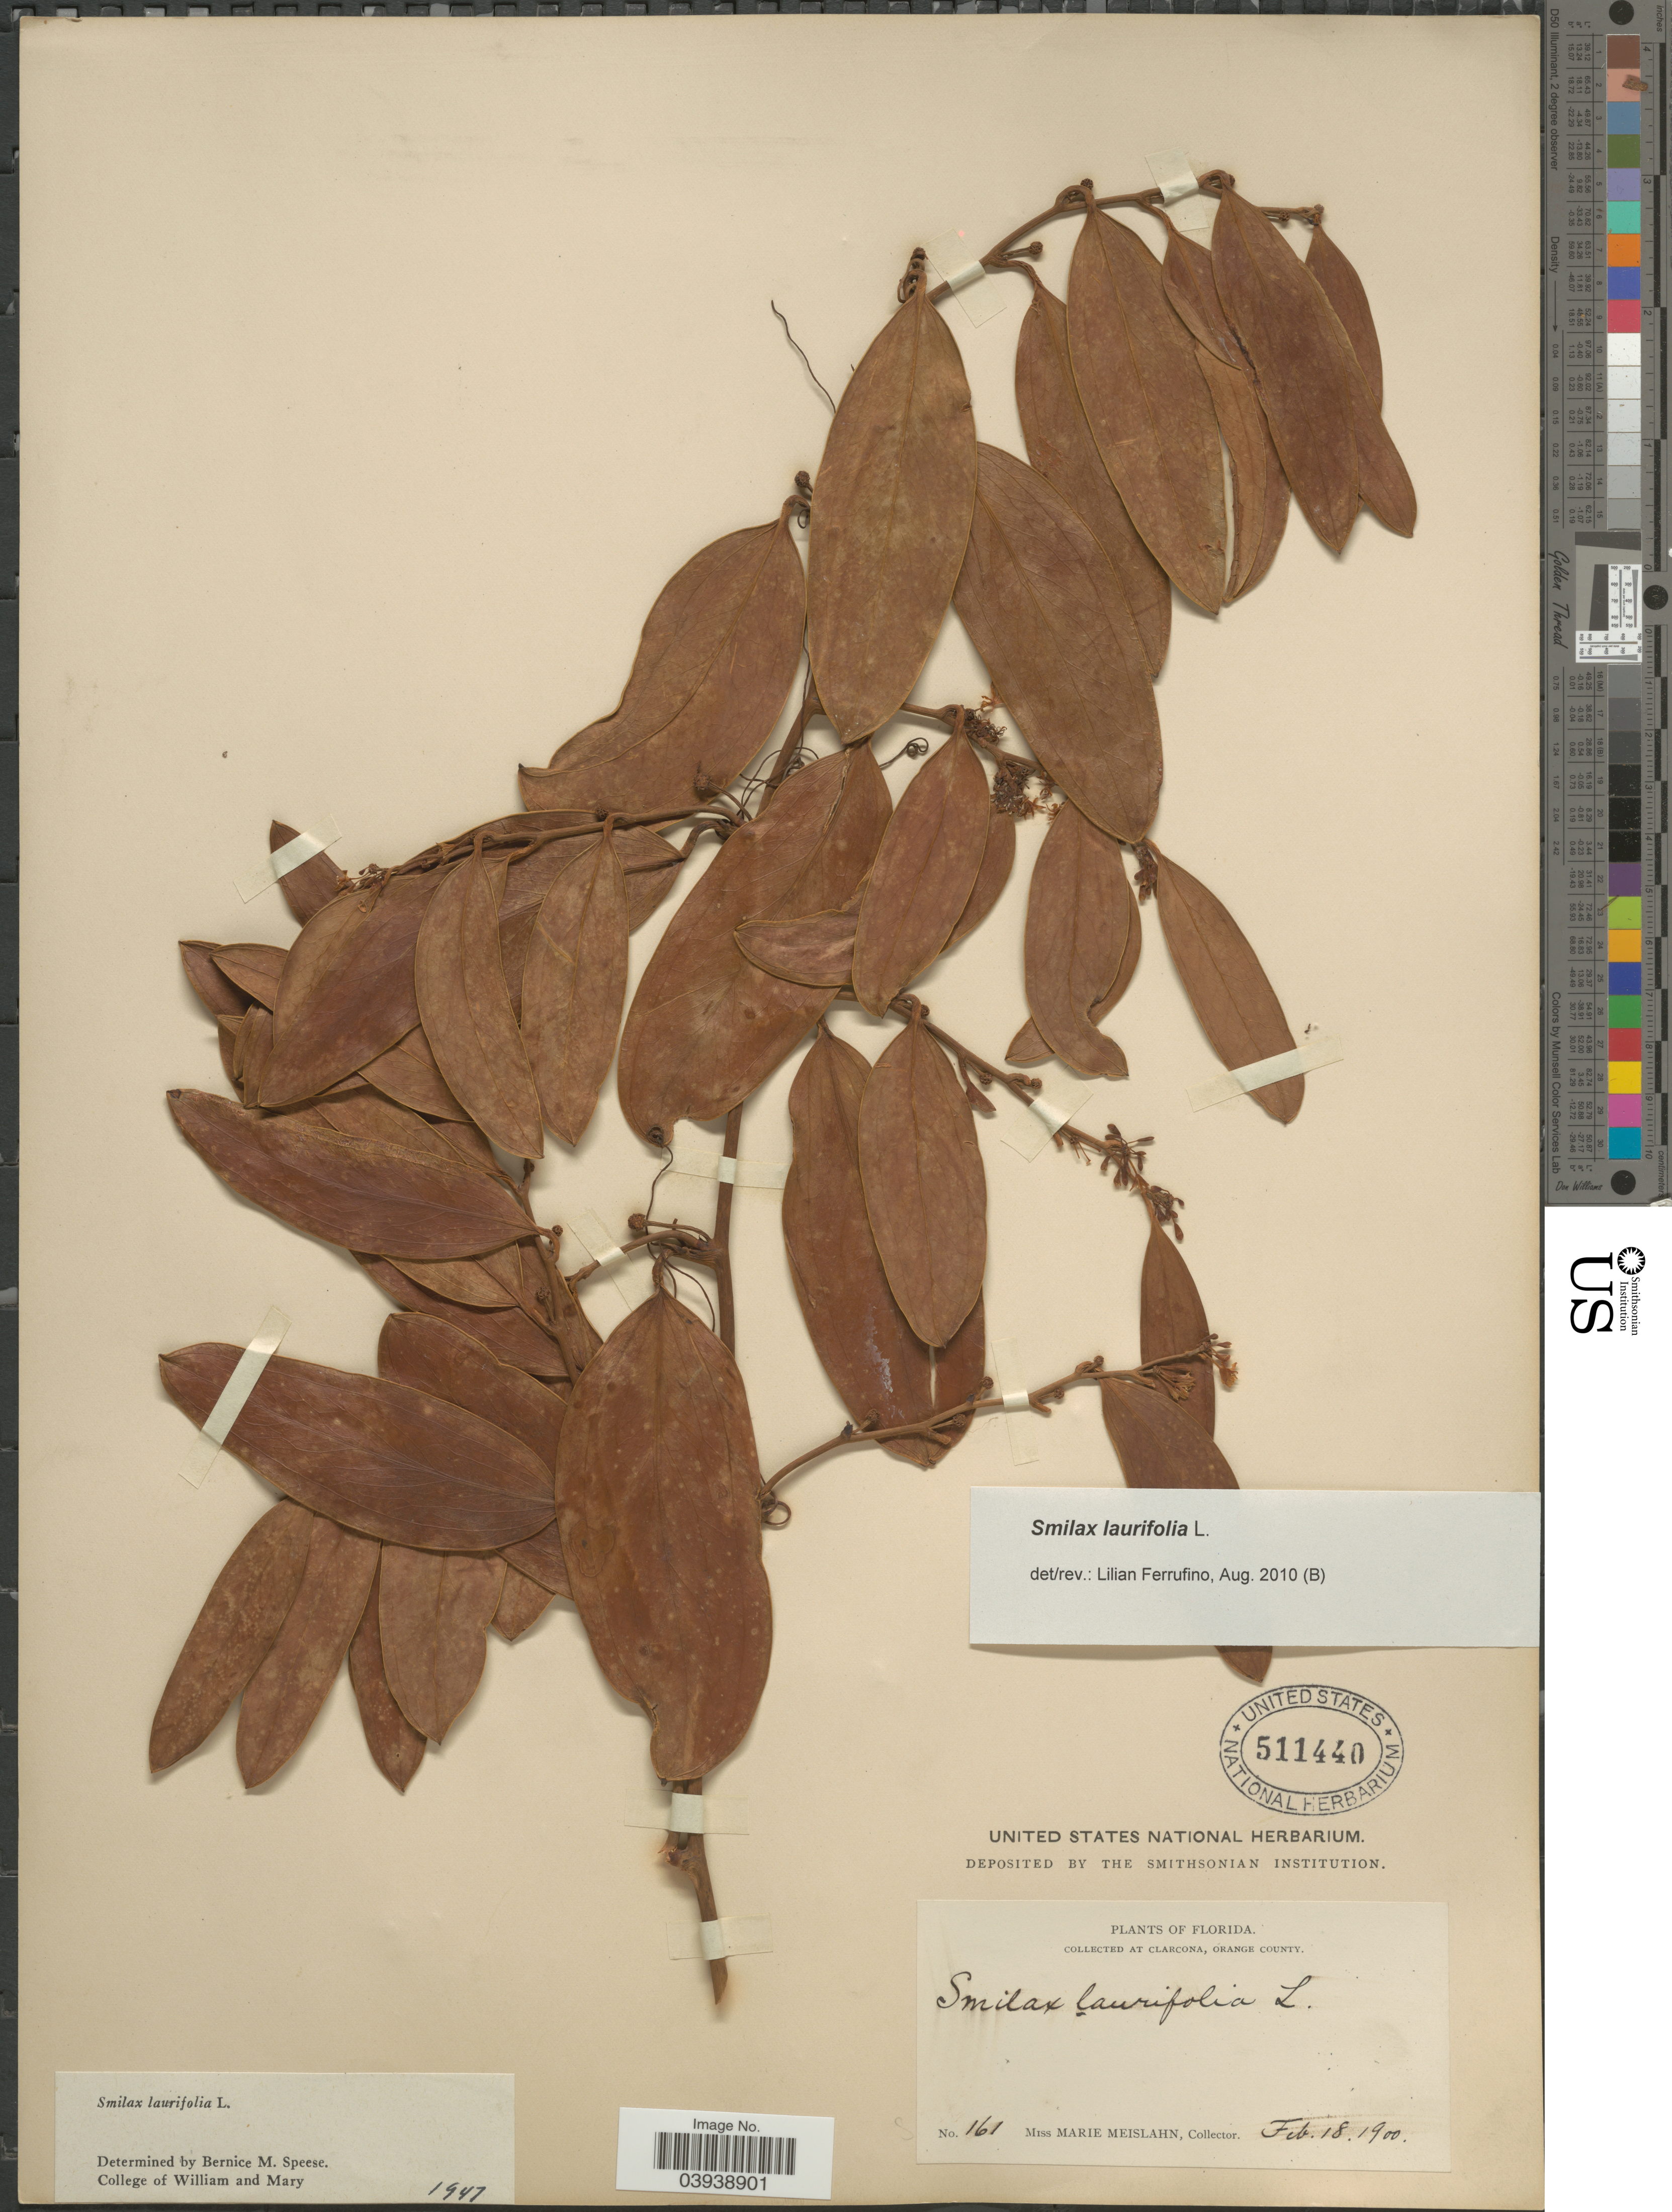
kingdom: Plantae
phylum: Tracheophyta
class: Liliopsida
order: Liliales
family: Smilacaceae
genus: Smilax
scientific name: Smilax laurifolia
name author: L.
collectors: M. Meislahn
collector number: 161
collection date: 1900-02-18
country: United States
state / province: Florida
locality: At Clarcona, Orange County.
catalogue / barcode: US 511440